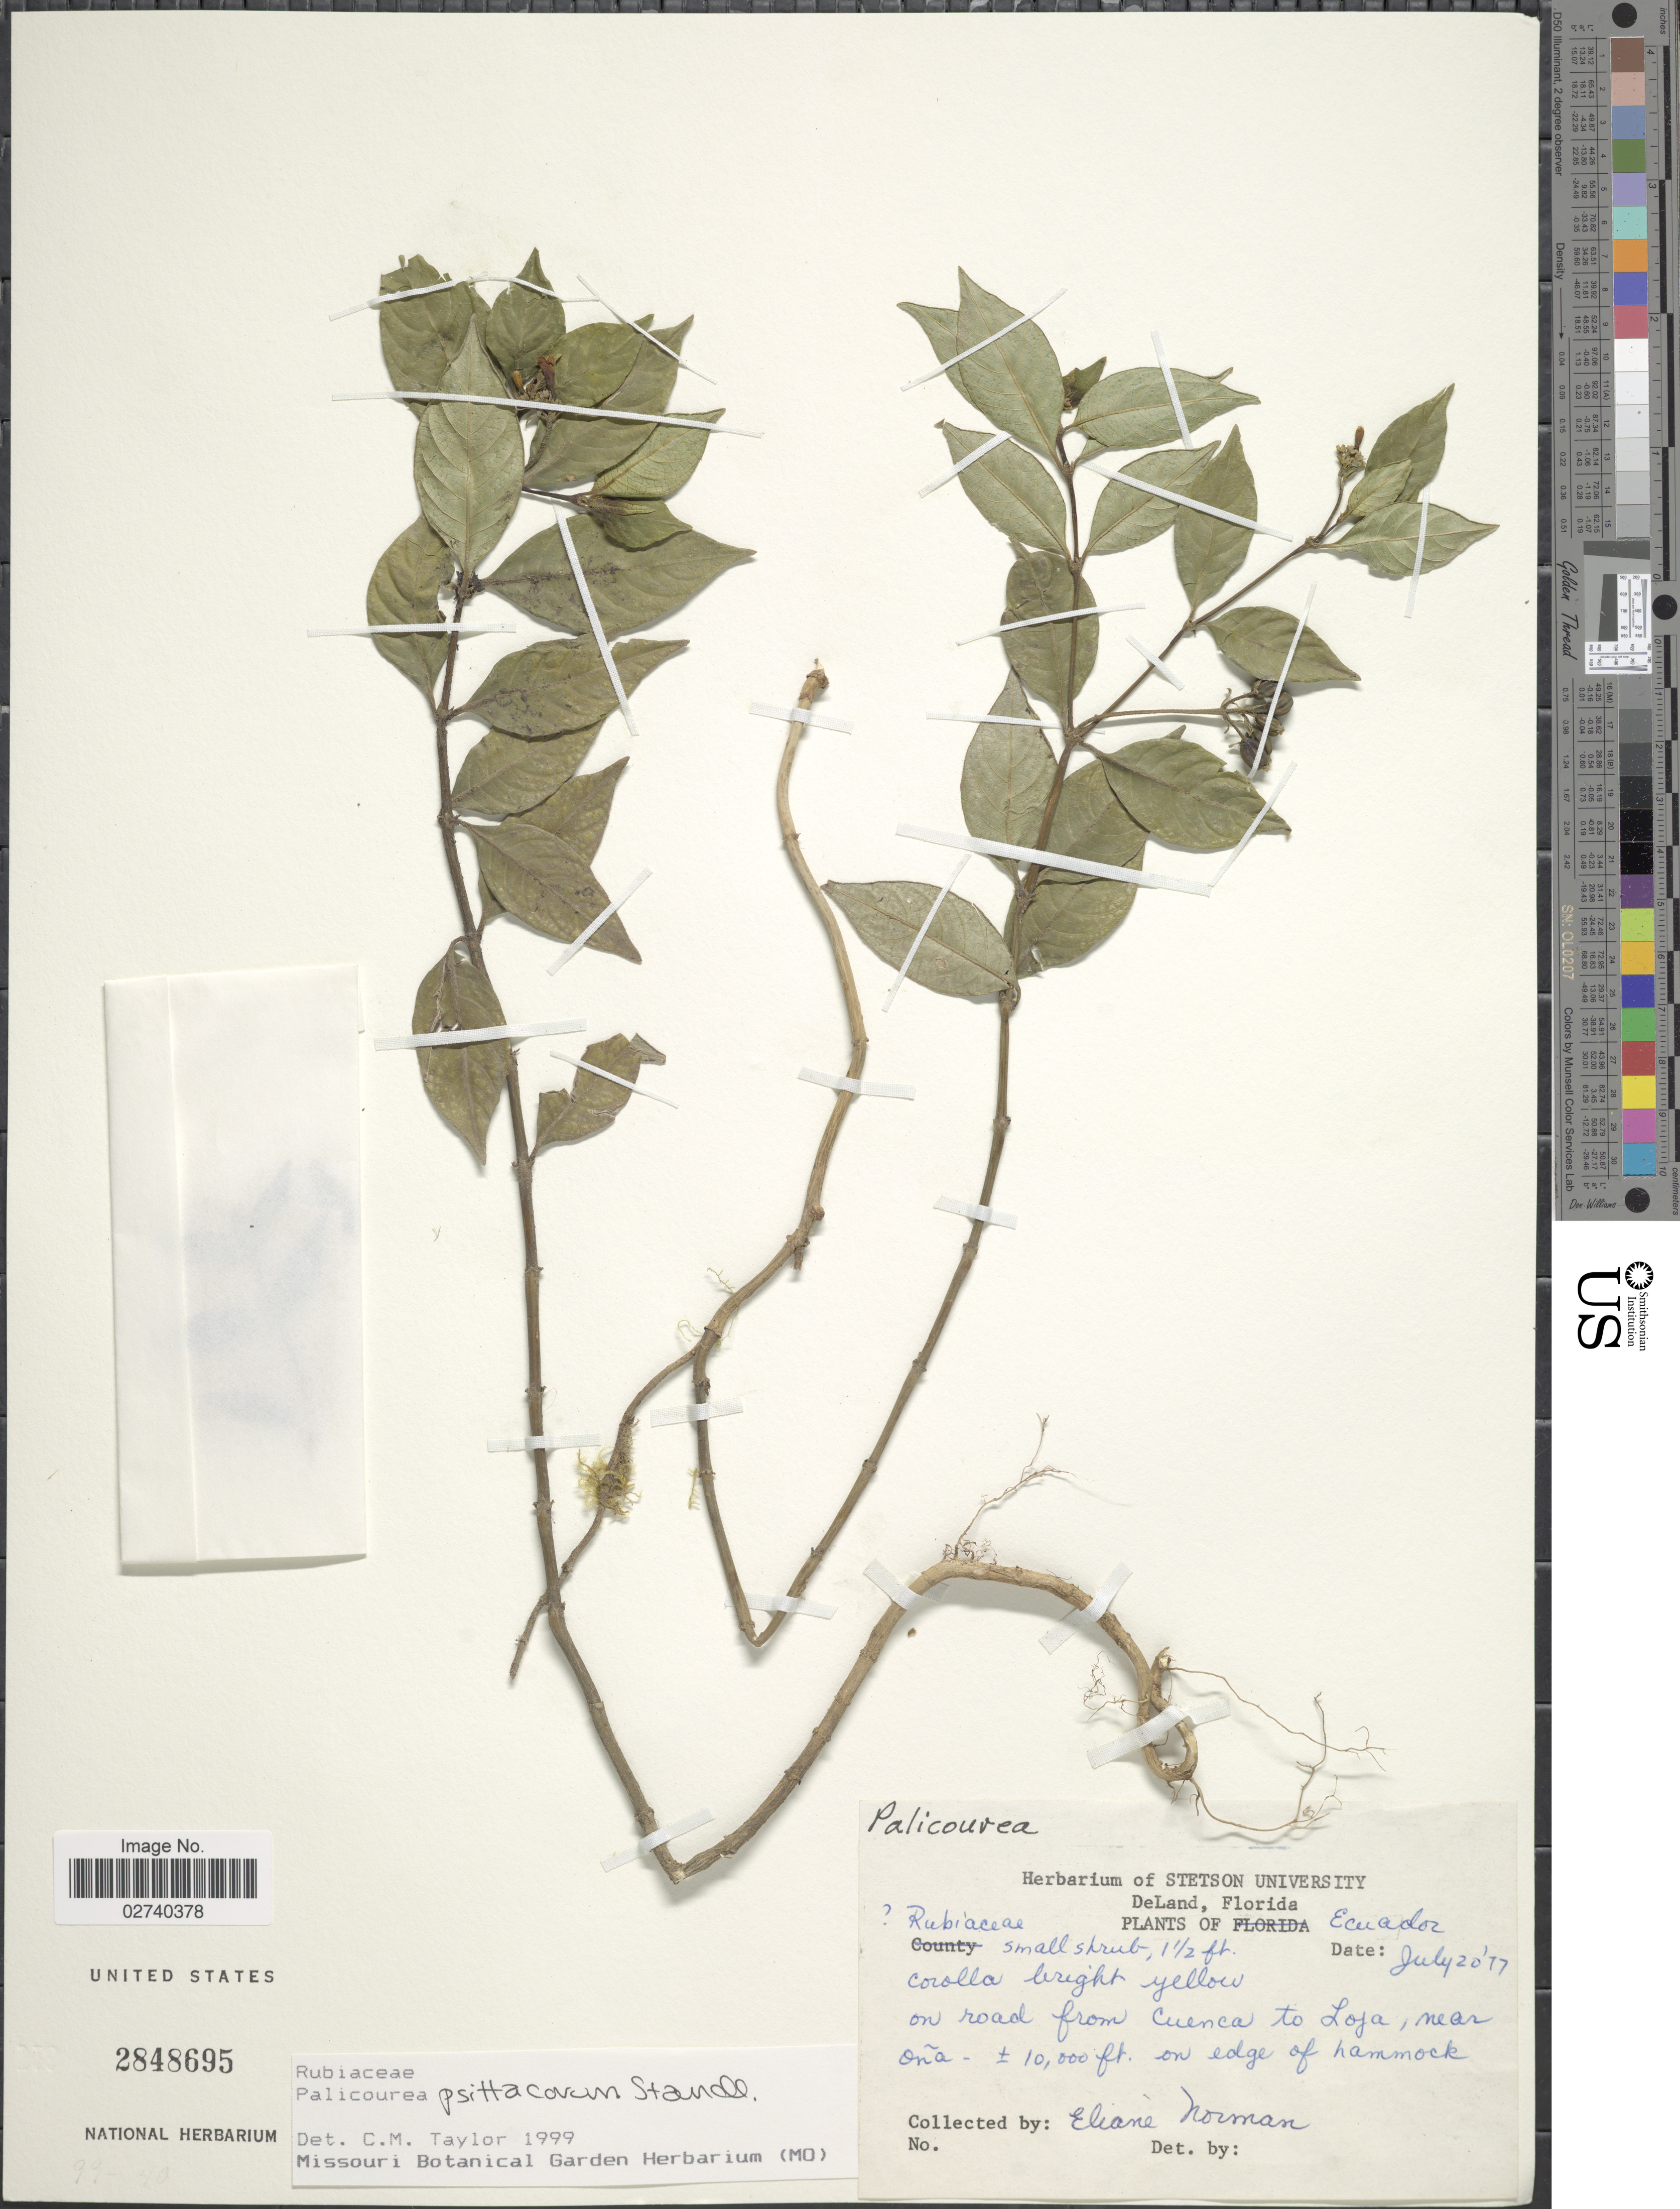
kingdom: Plantae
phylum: Tracheophyta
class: Magnoliopsida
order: Gentianales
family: Rubiaceae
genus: Palicourea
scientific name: Palicourea psittacorum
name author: Standl.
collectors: E. Norman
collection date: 1977-07-20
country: Ecuador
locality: On road from Cuenca to Loja, near Oña - on edge of hammock.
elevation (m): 3048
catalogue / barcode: US 2848695